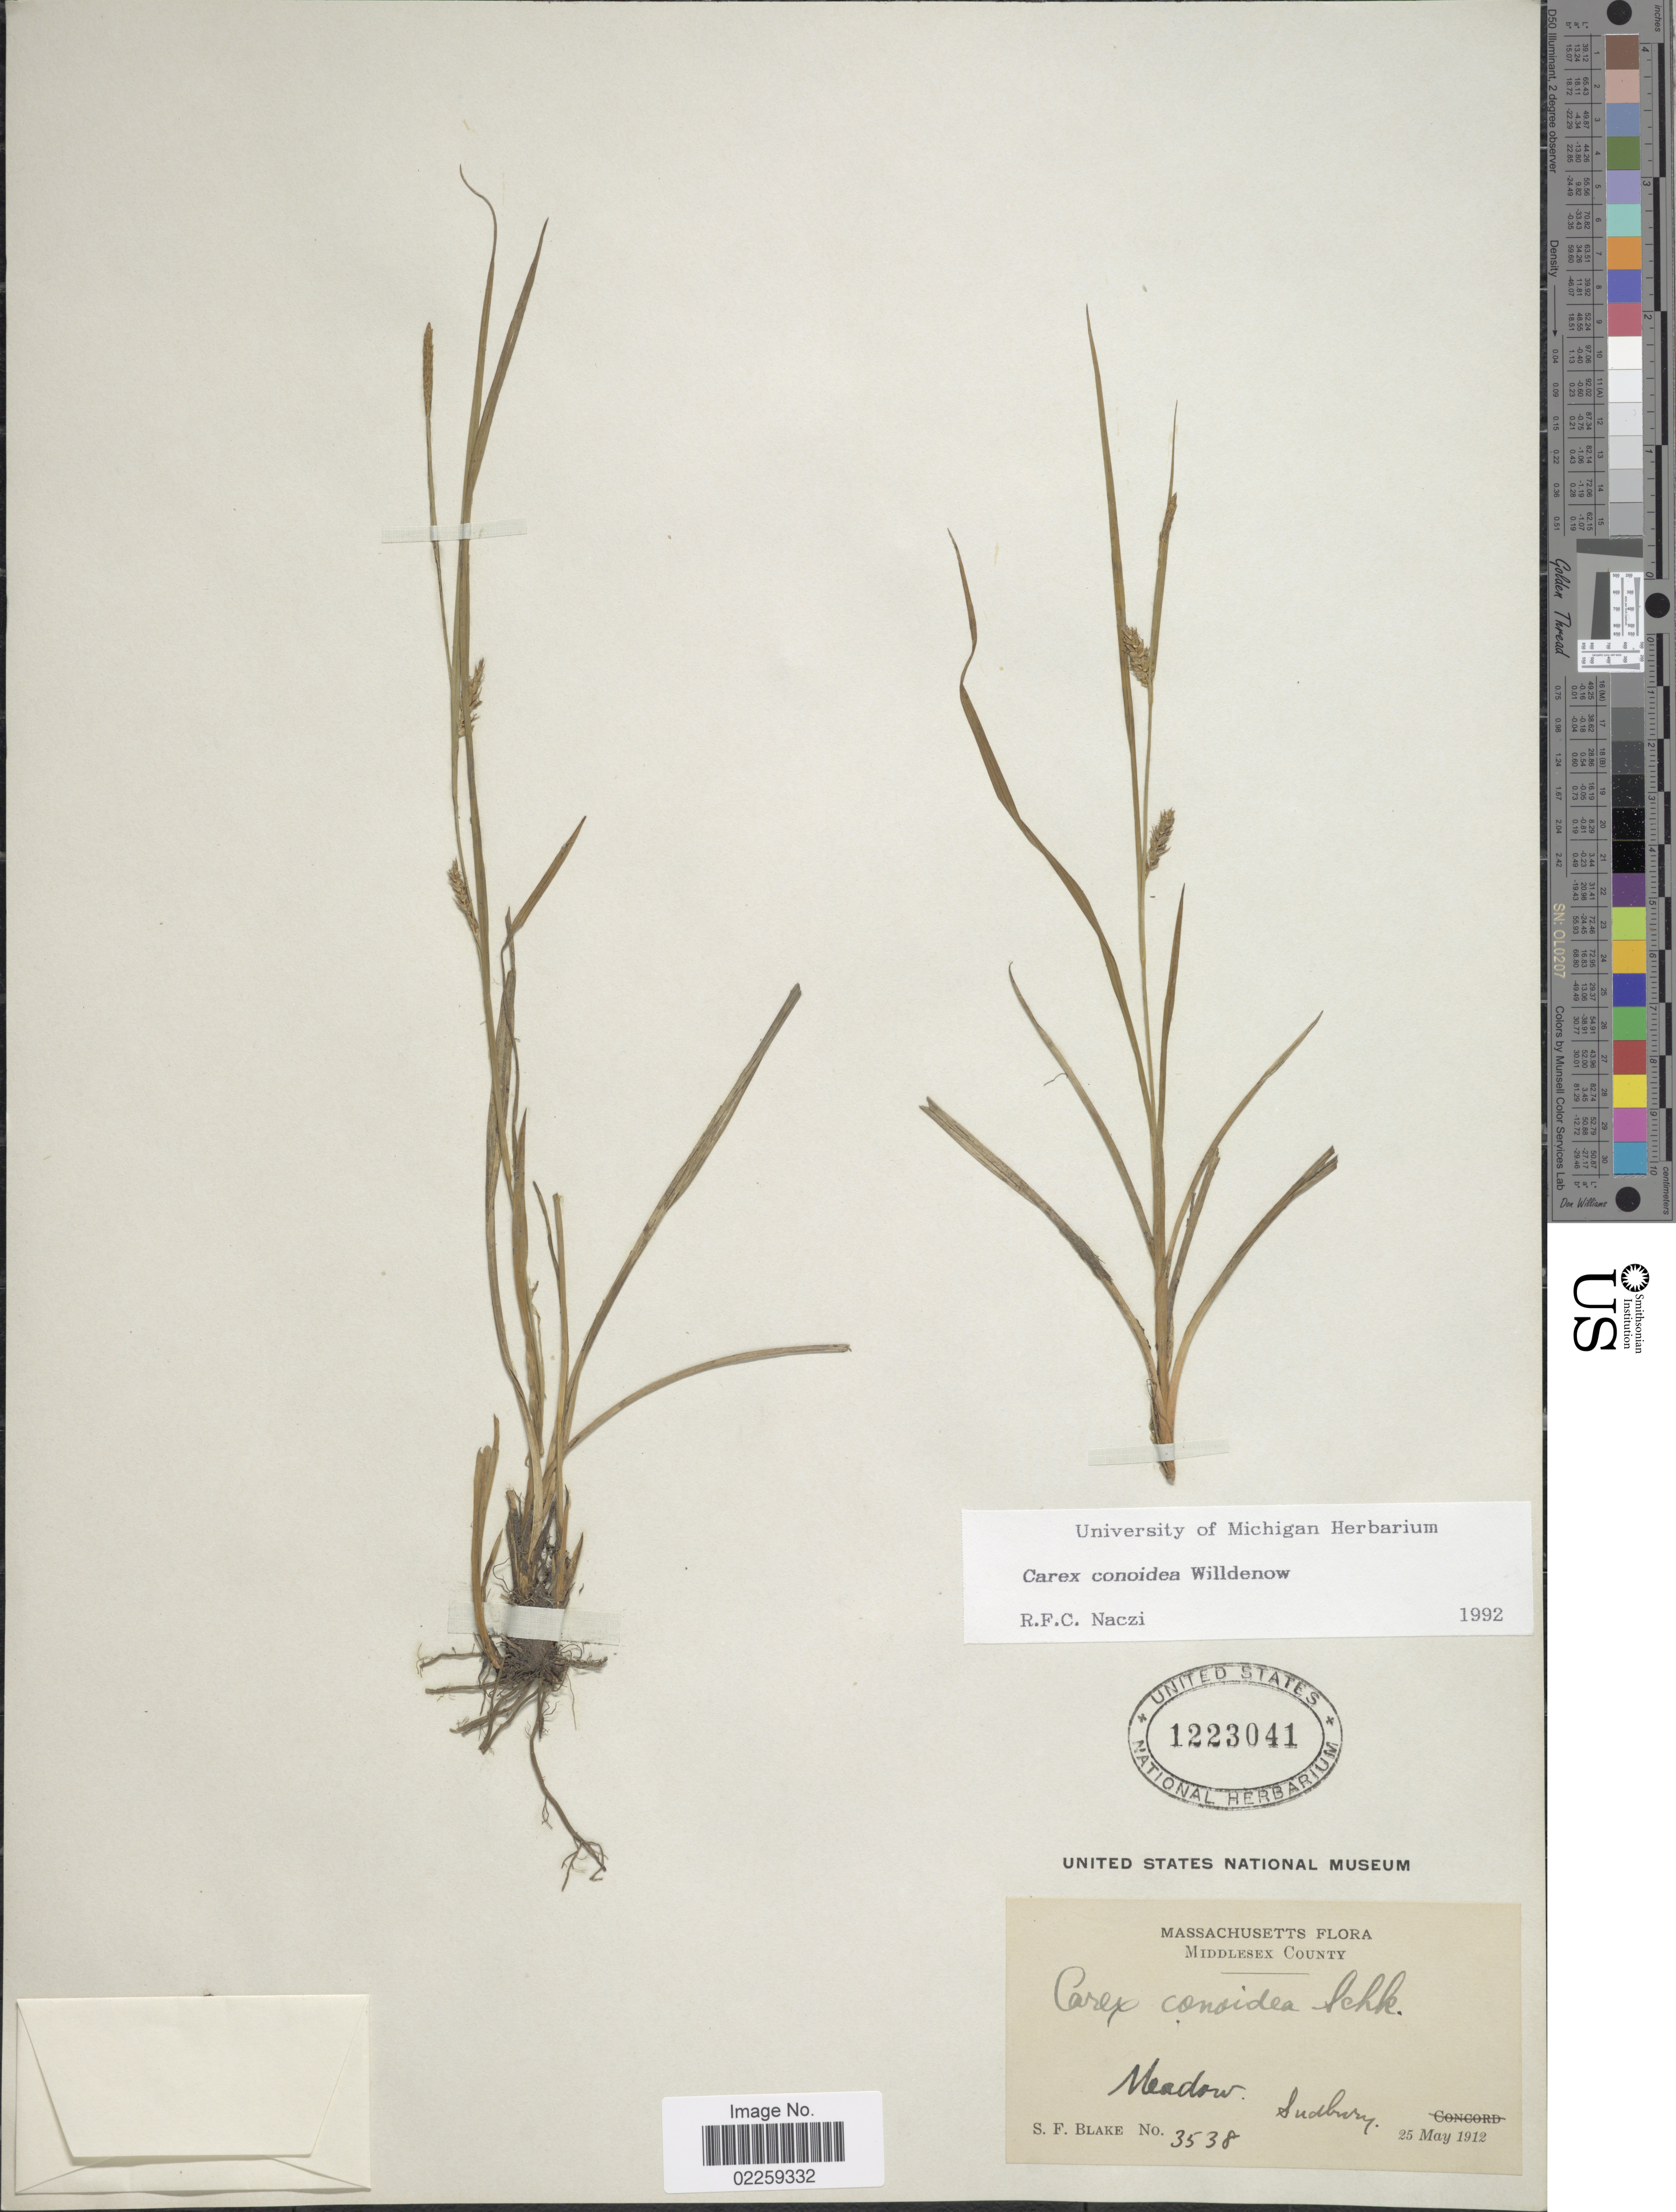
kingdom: Plantae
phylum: Tracheophyta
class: Liliopsida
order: Poales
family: Cyperaceae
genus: Carex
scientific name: Carex conoidea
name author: Willd.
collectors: S. Blake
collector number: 3538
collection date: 1912-05-25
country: United States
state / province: Massachusetts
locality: Middlesex County, Sudbury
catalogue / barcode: US 1223041